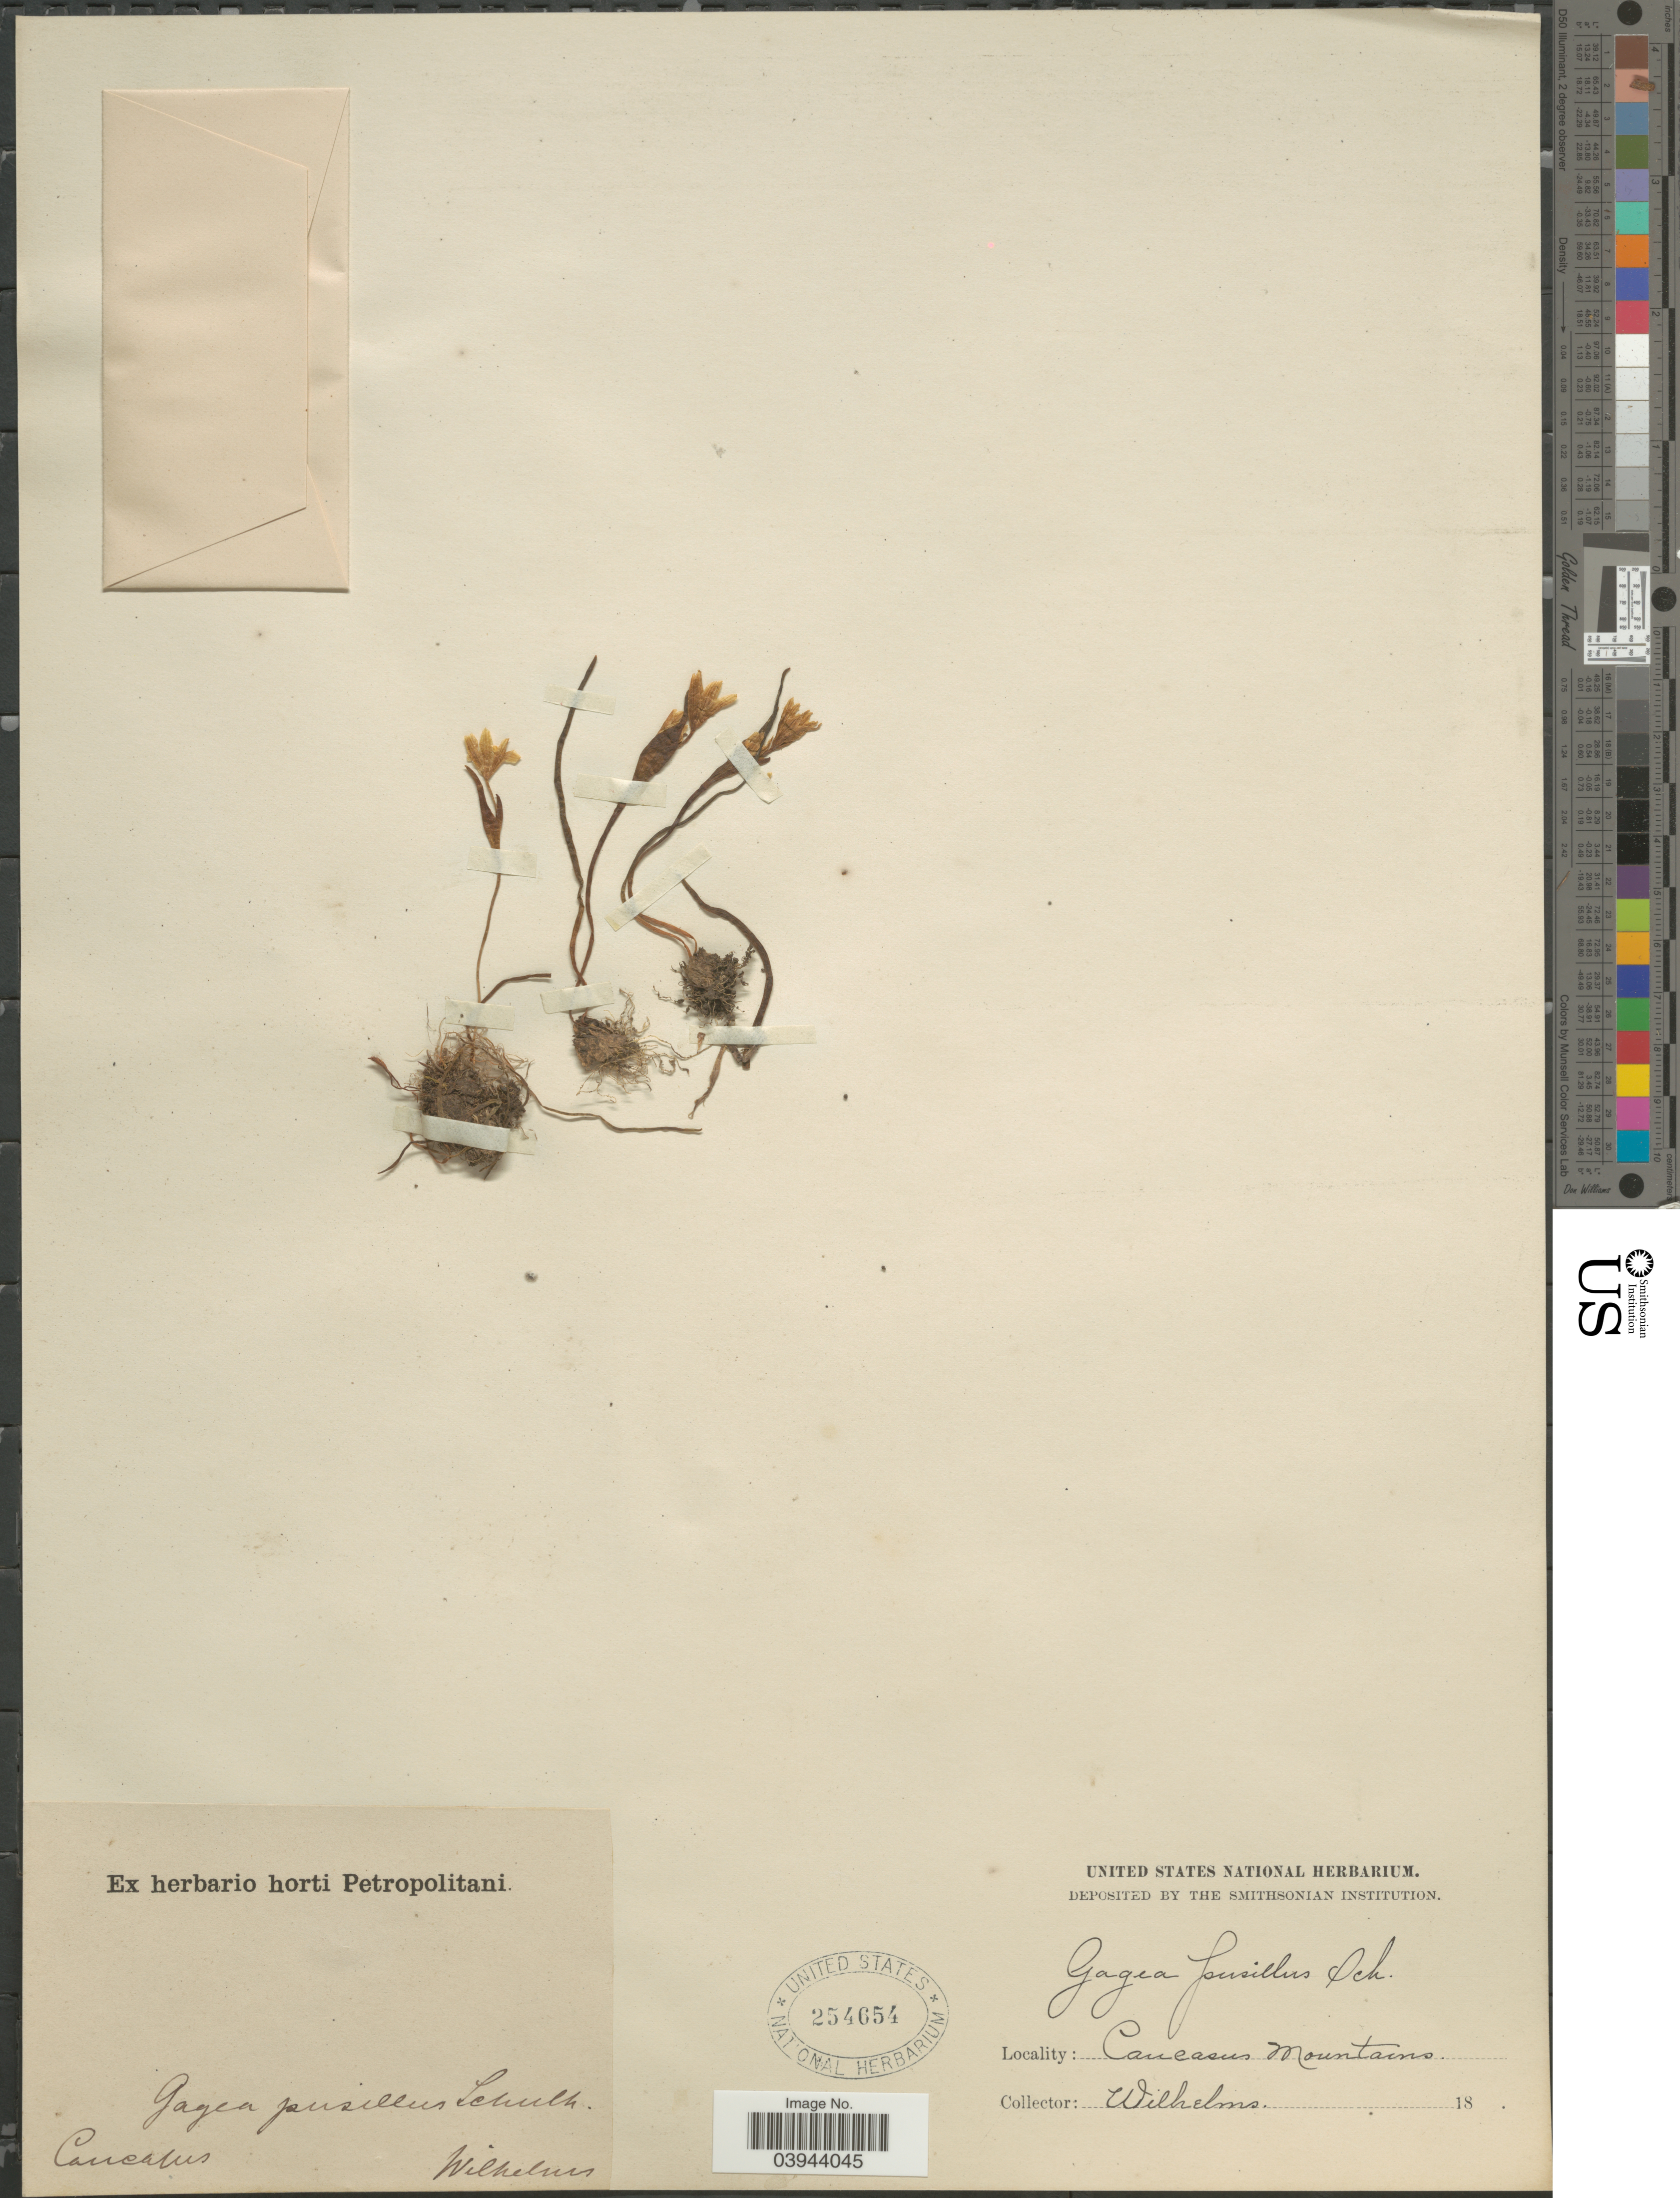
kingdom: Plantae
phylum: Tracheophyta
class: Liliopsida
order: Liliales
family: Liliaceae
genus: Gagea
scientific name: Gagea pusilla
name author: (F.W. Schmidt) Sweet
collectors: C. Wilhelms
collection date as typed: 18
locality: Caucasus. Caucasus Mountains.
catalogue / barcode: US 254654